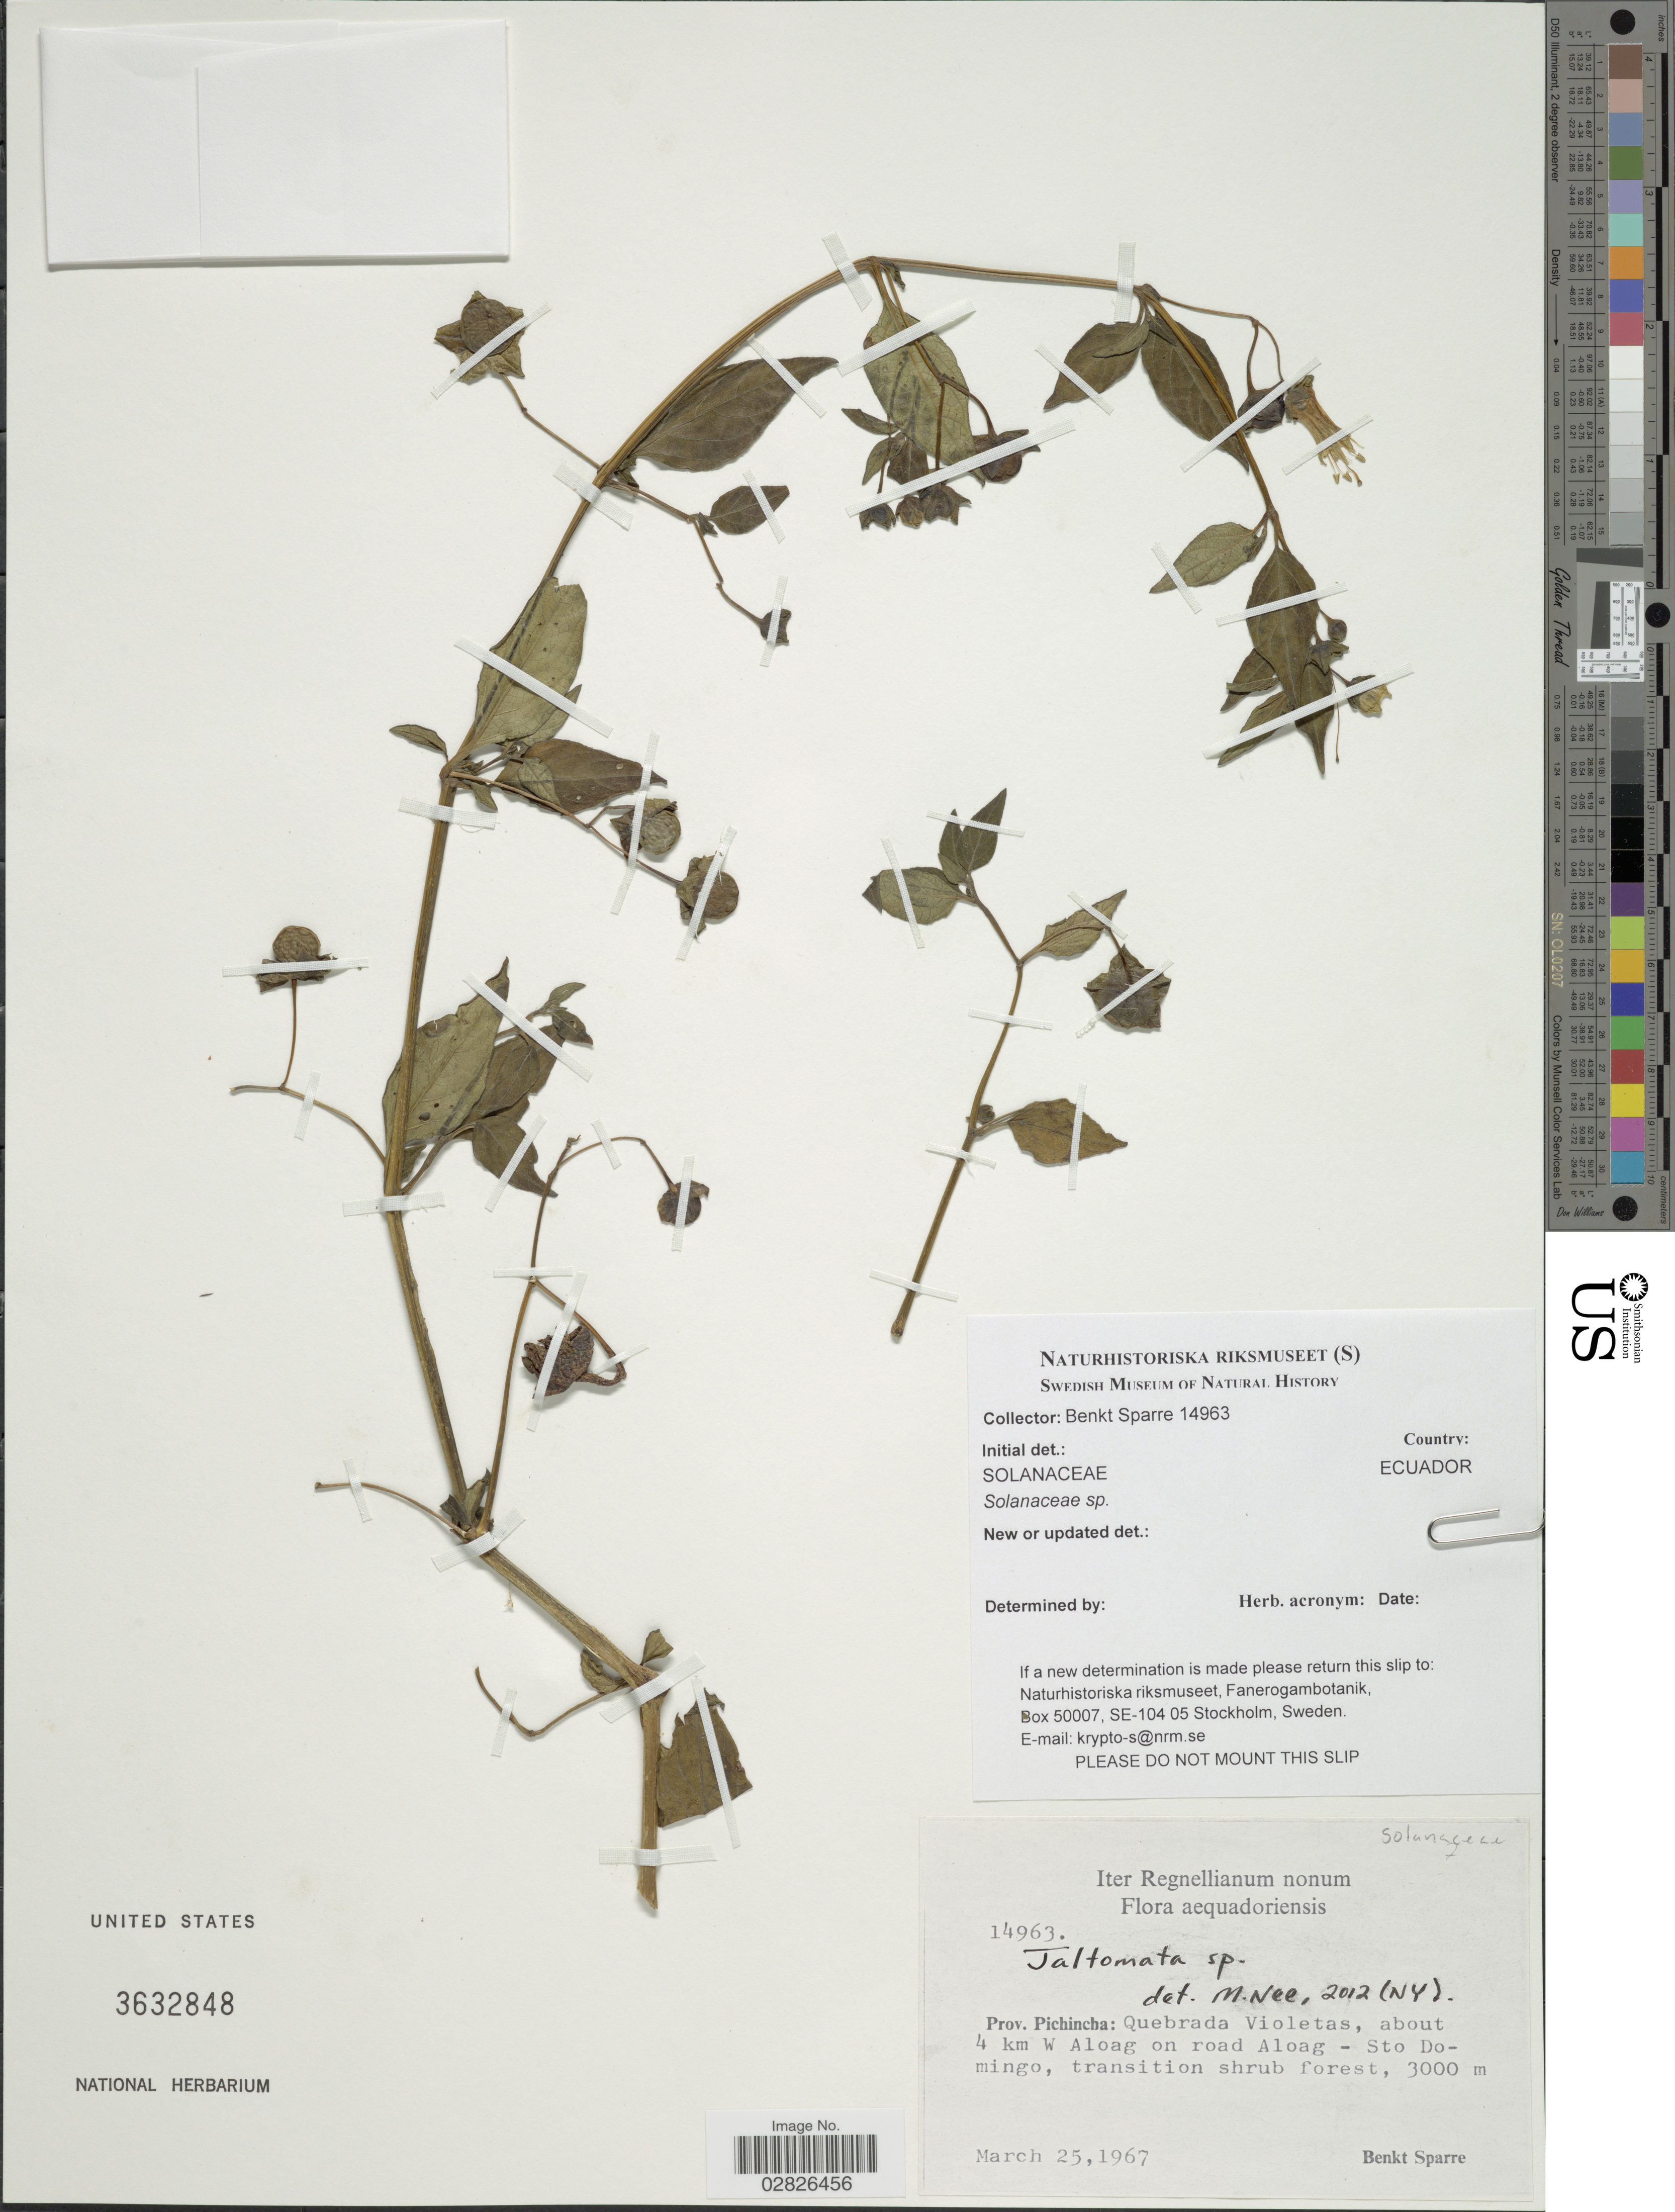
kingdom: Plantae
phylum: Tracheophyta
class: Magnoliopsida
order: Solanales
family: Solanaceae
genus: Jaltomata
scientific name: Jaltomata sp.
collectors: B. Sparre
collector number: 14963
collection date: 1967-03-25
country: Ecuador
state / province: Pichincha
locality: Quebrada Violetas, about 4 km W Aloag on road Aloag - Sto Domingo.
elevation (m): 3000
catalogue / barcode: US 3632848